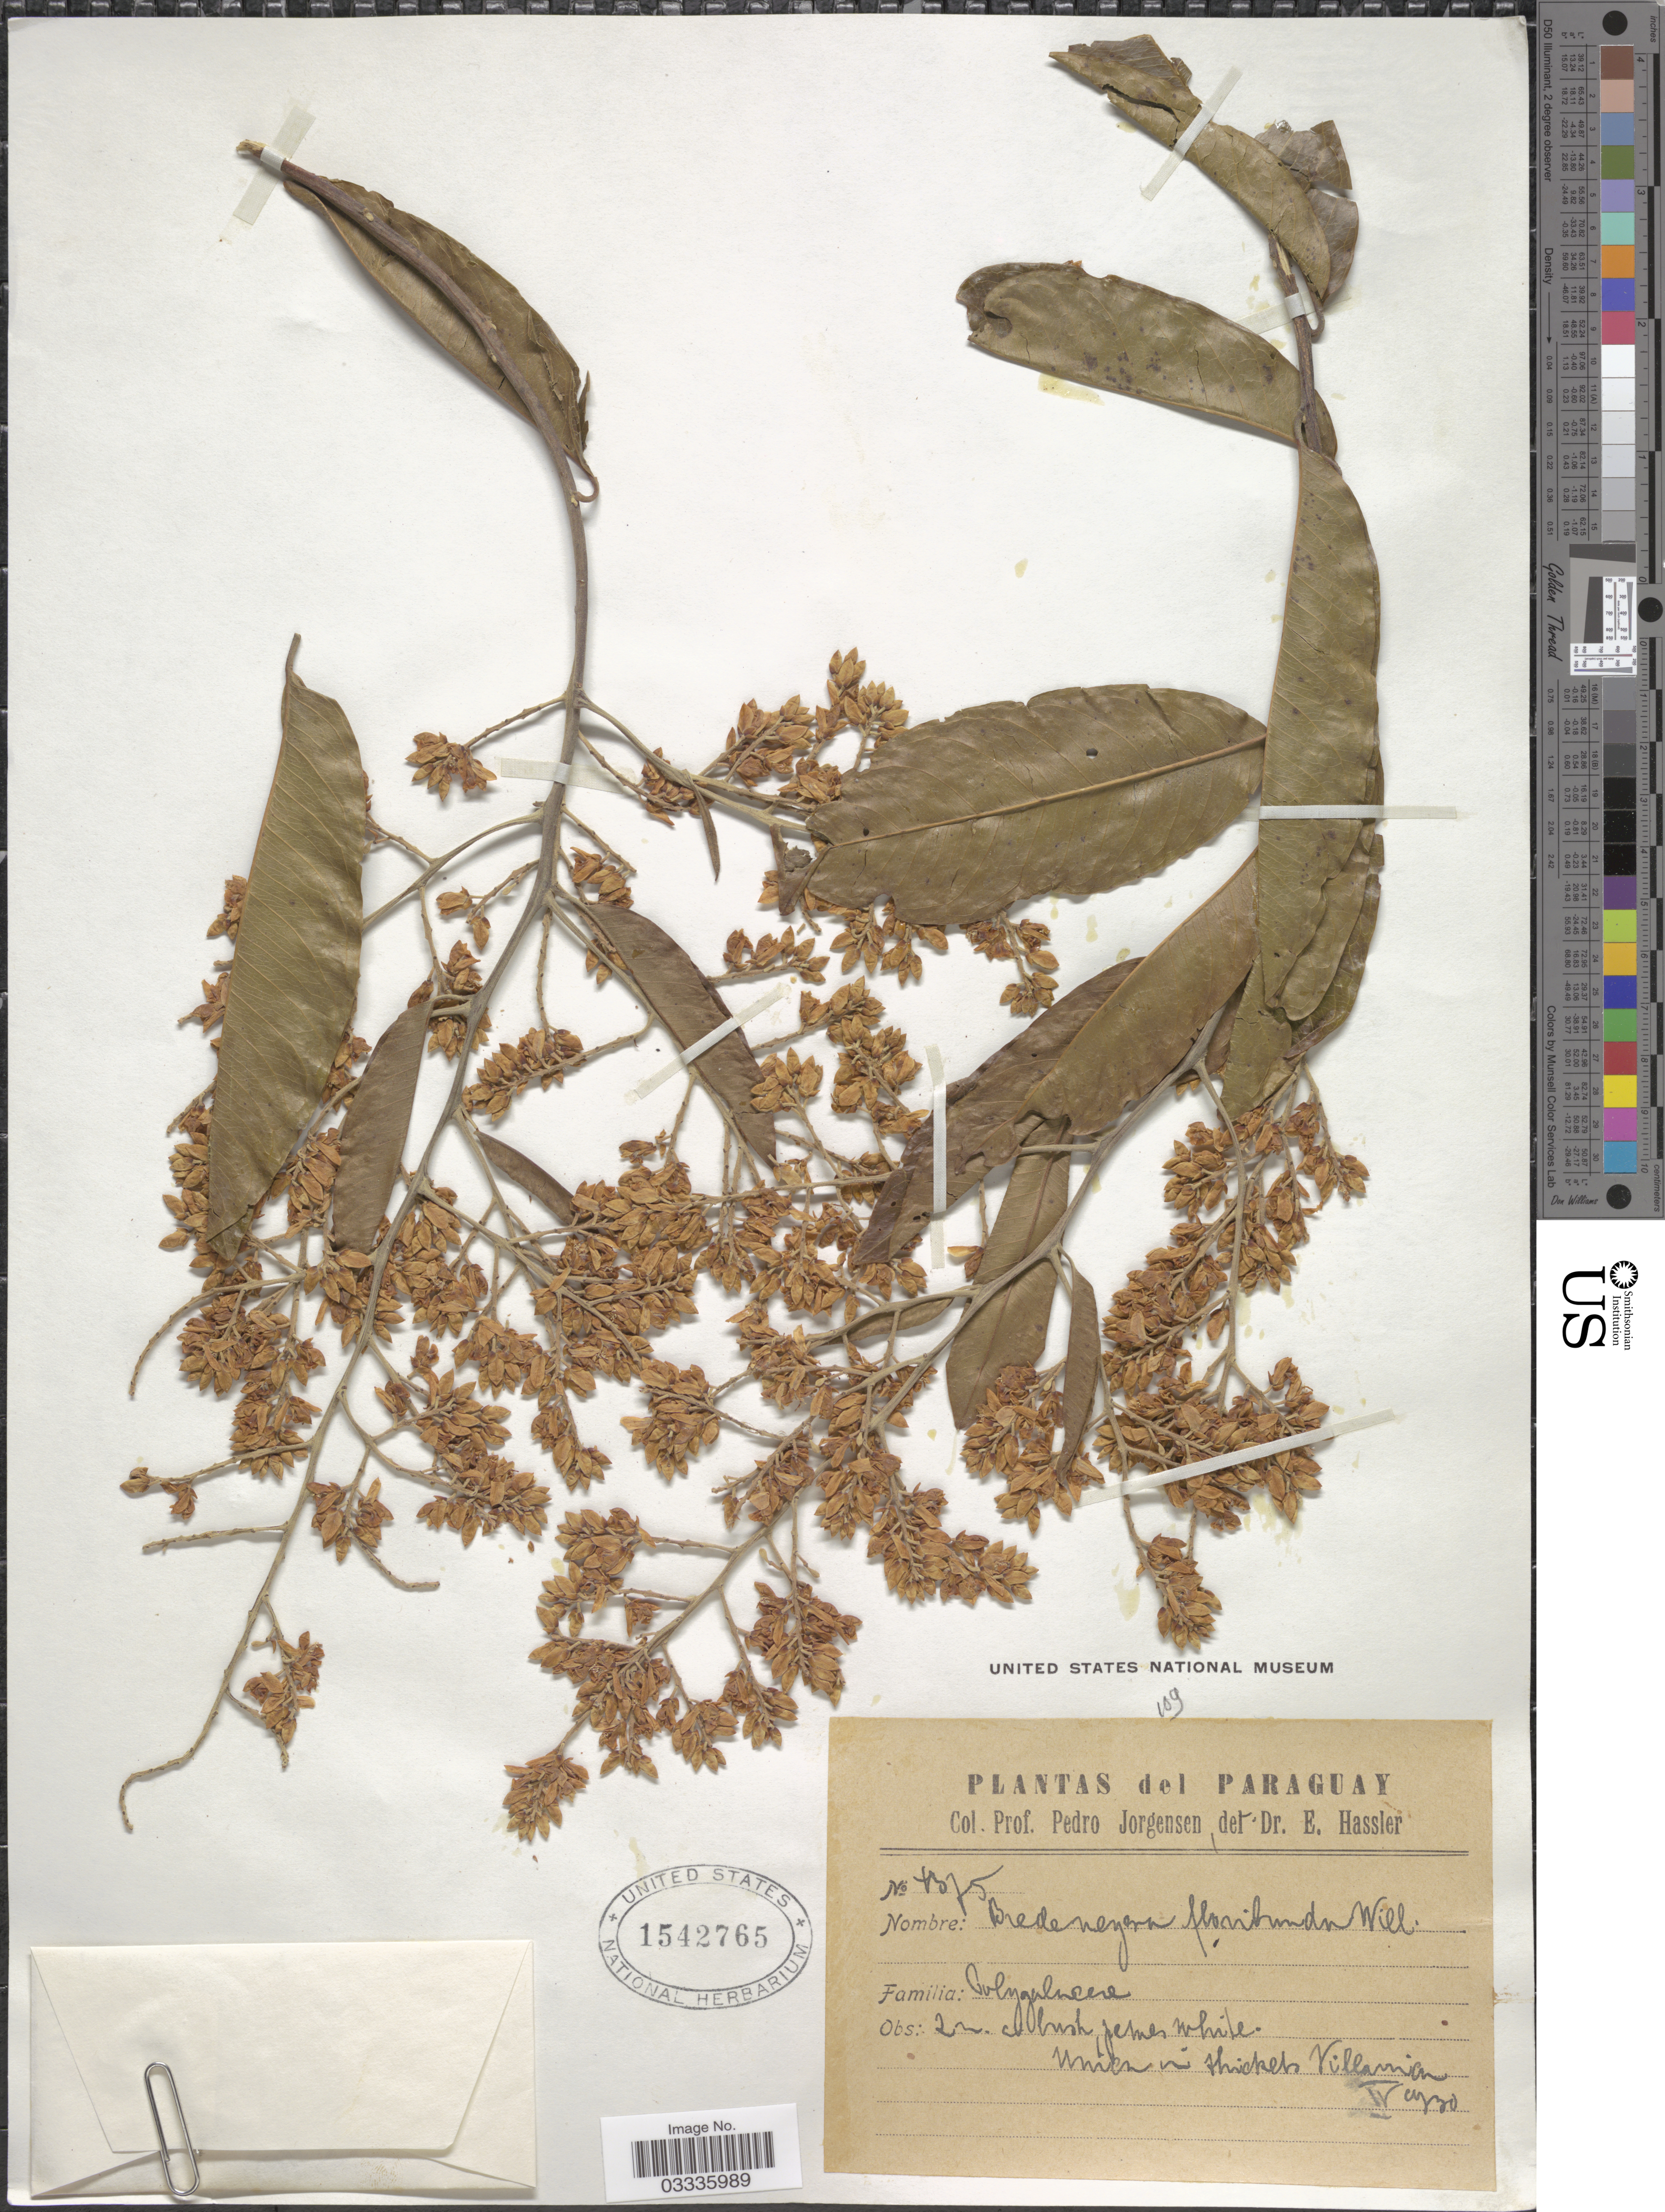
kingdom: Plantae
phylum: Tracheophyta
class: Magnoliopsida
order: Fabales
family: Polygalaceae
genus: Bredemeyera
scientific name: Bredemeyera floribunda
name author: Willd.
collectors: P. Jörgensen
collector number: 1375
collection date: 1930-04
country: Paraguay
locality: Villarrica.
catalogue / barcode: US 1542765